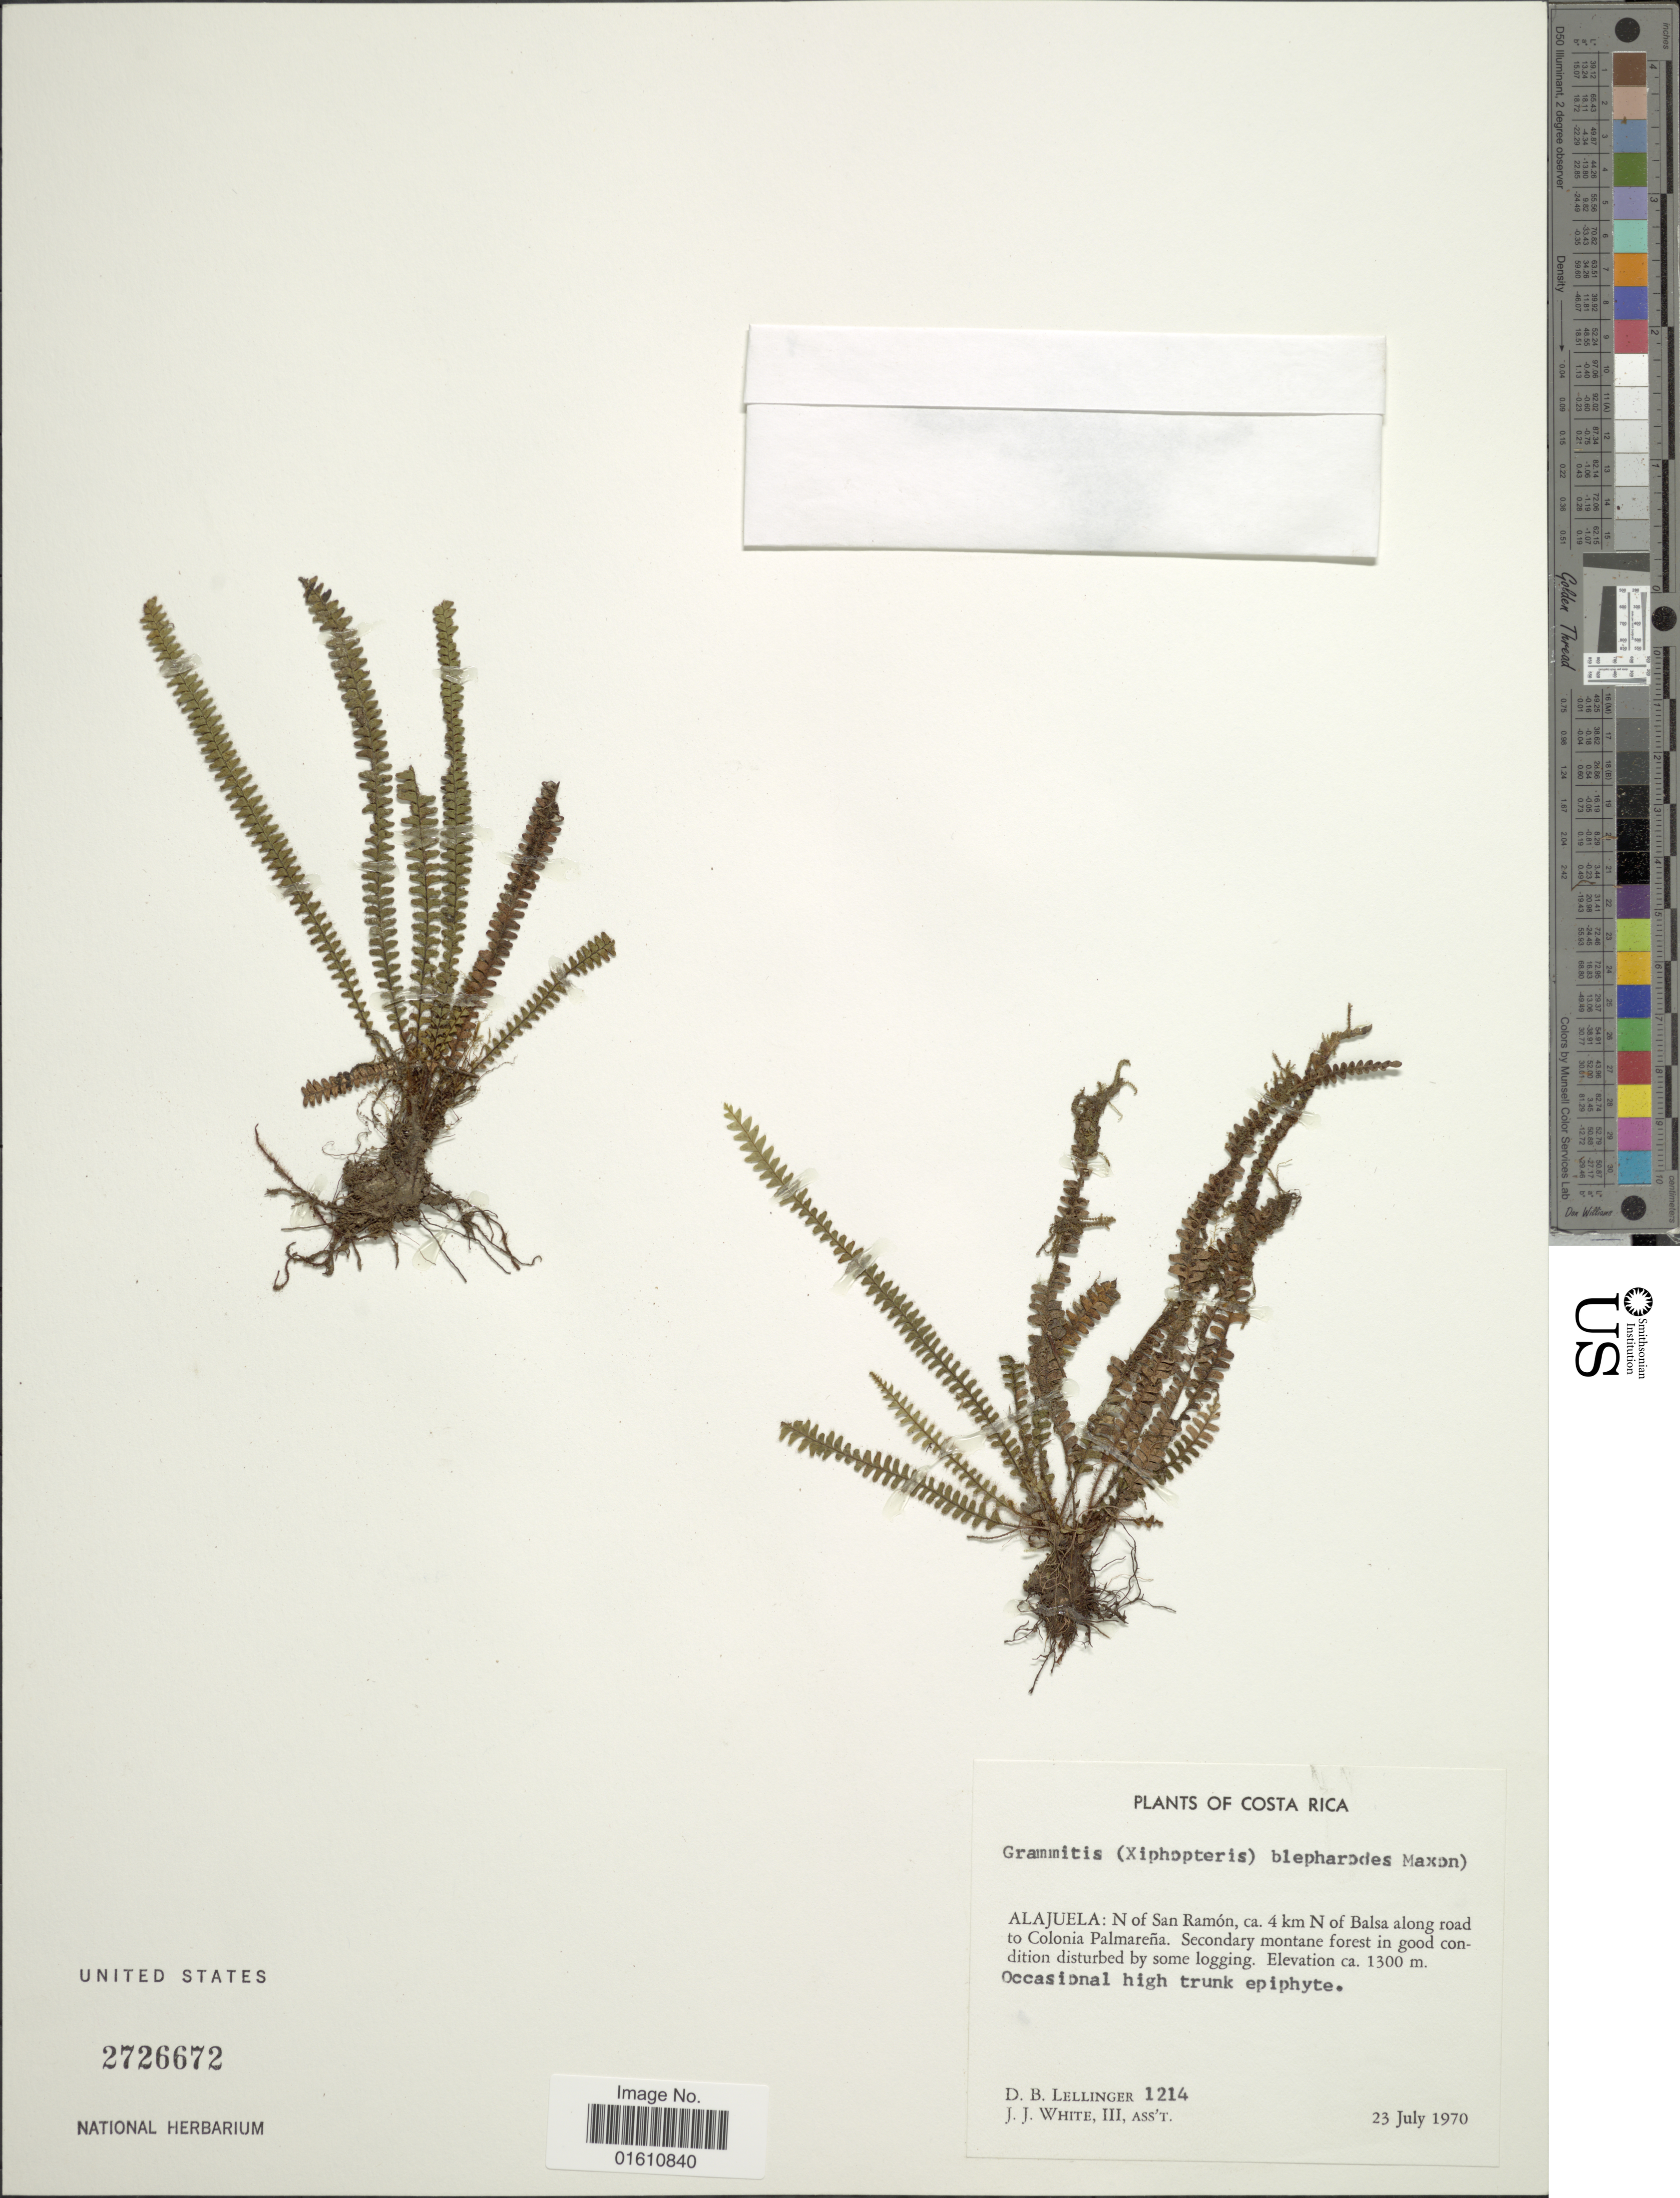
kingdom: Plantae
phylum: Tracheophyta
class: Polypodiopsida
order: Polypodiales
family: Polypodiaceae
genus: Moranopteris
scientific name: Moranopteris taenifolia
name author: (Jenman) R. Y. Hirai & J. Prado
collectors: D. B. Lellinger & J. J. White III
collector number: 1214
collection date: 1970-07-23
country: Costa Rica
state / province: Alajuela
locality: Alajuela: N of San Ramon, ca. 4 km N of Balsa along road to Colonia Palmarena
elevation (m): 1300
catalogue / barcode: US 2726672